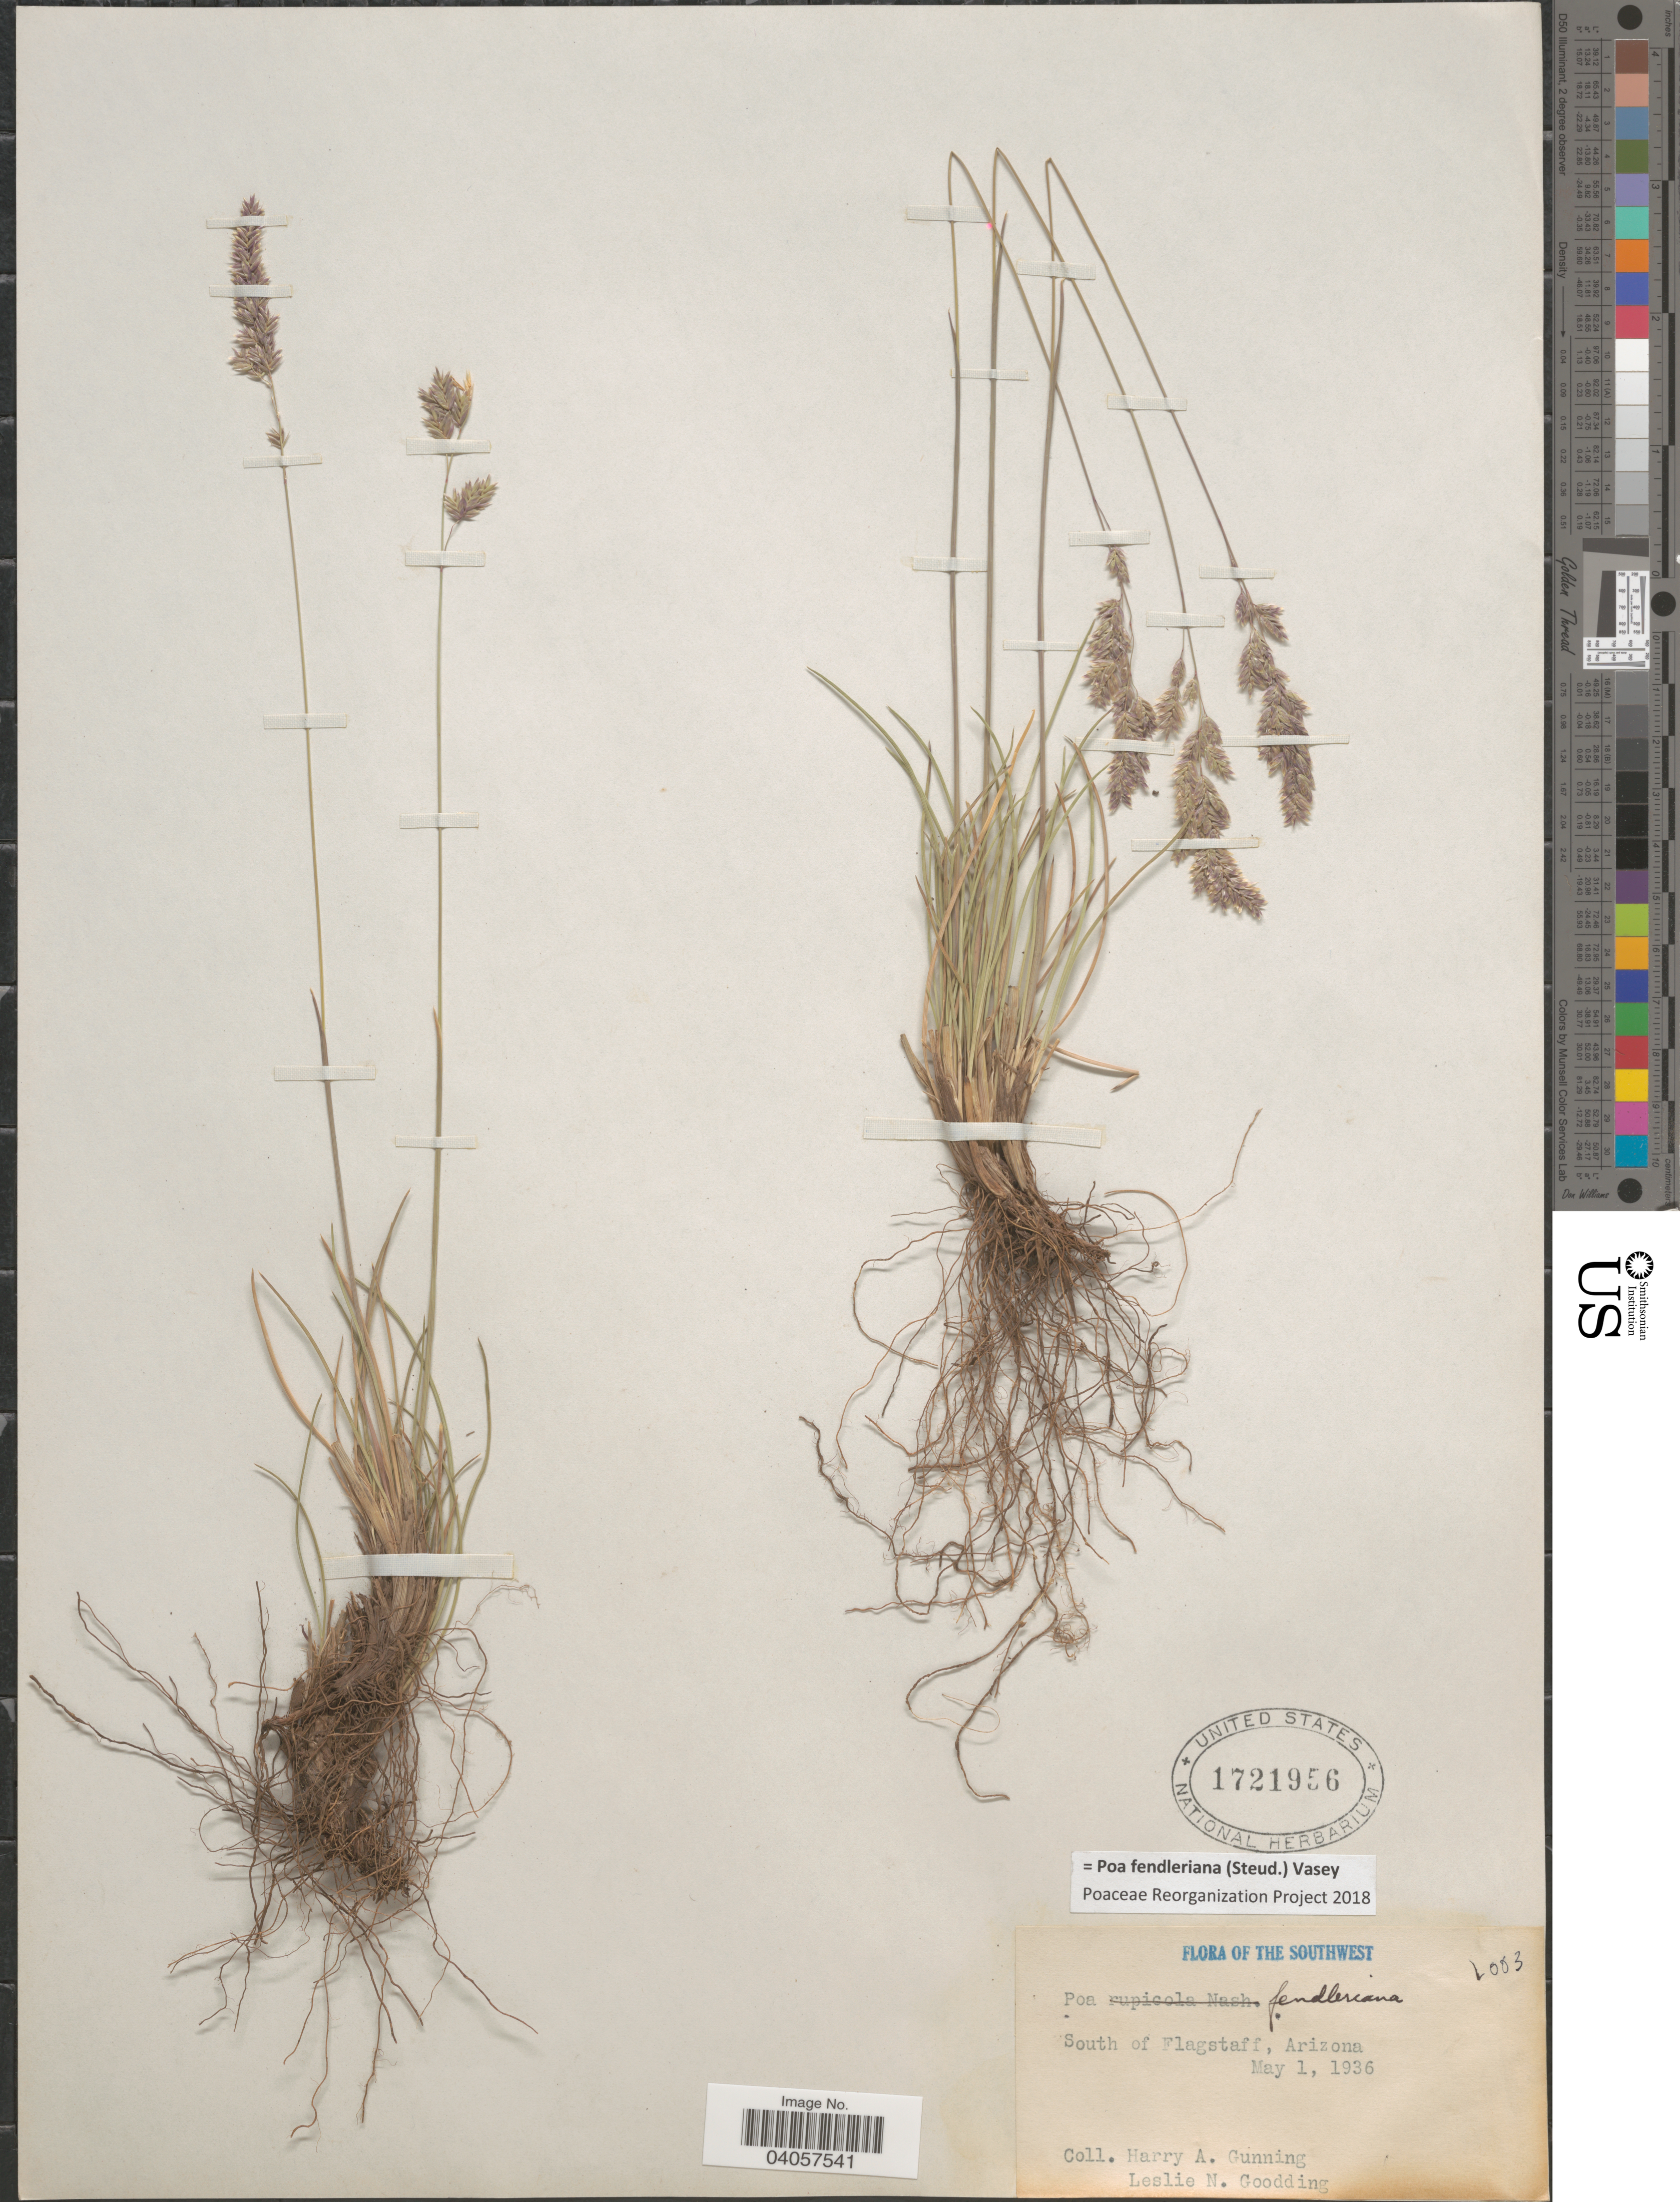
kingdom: Plantae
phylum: Tracheophyta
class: Liliopsida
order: Poales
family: Poaceae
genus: Poa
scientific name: Poa fendleriana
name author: (Steud.) Vasey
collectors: H. Gunning & L. N. Goodding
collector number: L003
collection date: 1936-05-01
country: United States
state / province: Arizona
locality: Southwest. South of Flagstaff.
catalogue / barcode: US 1721956